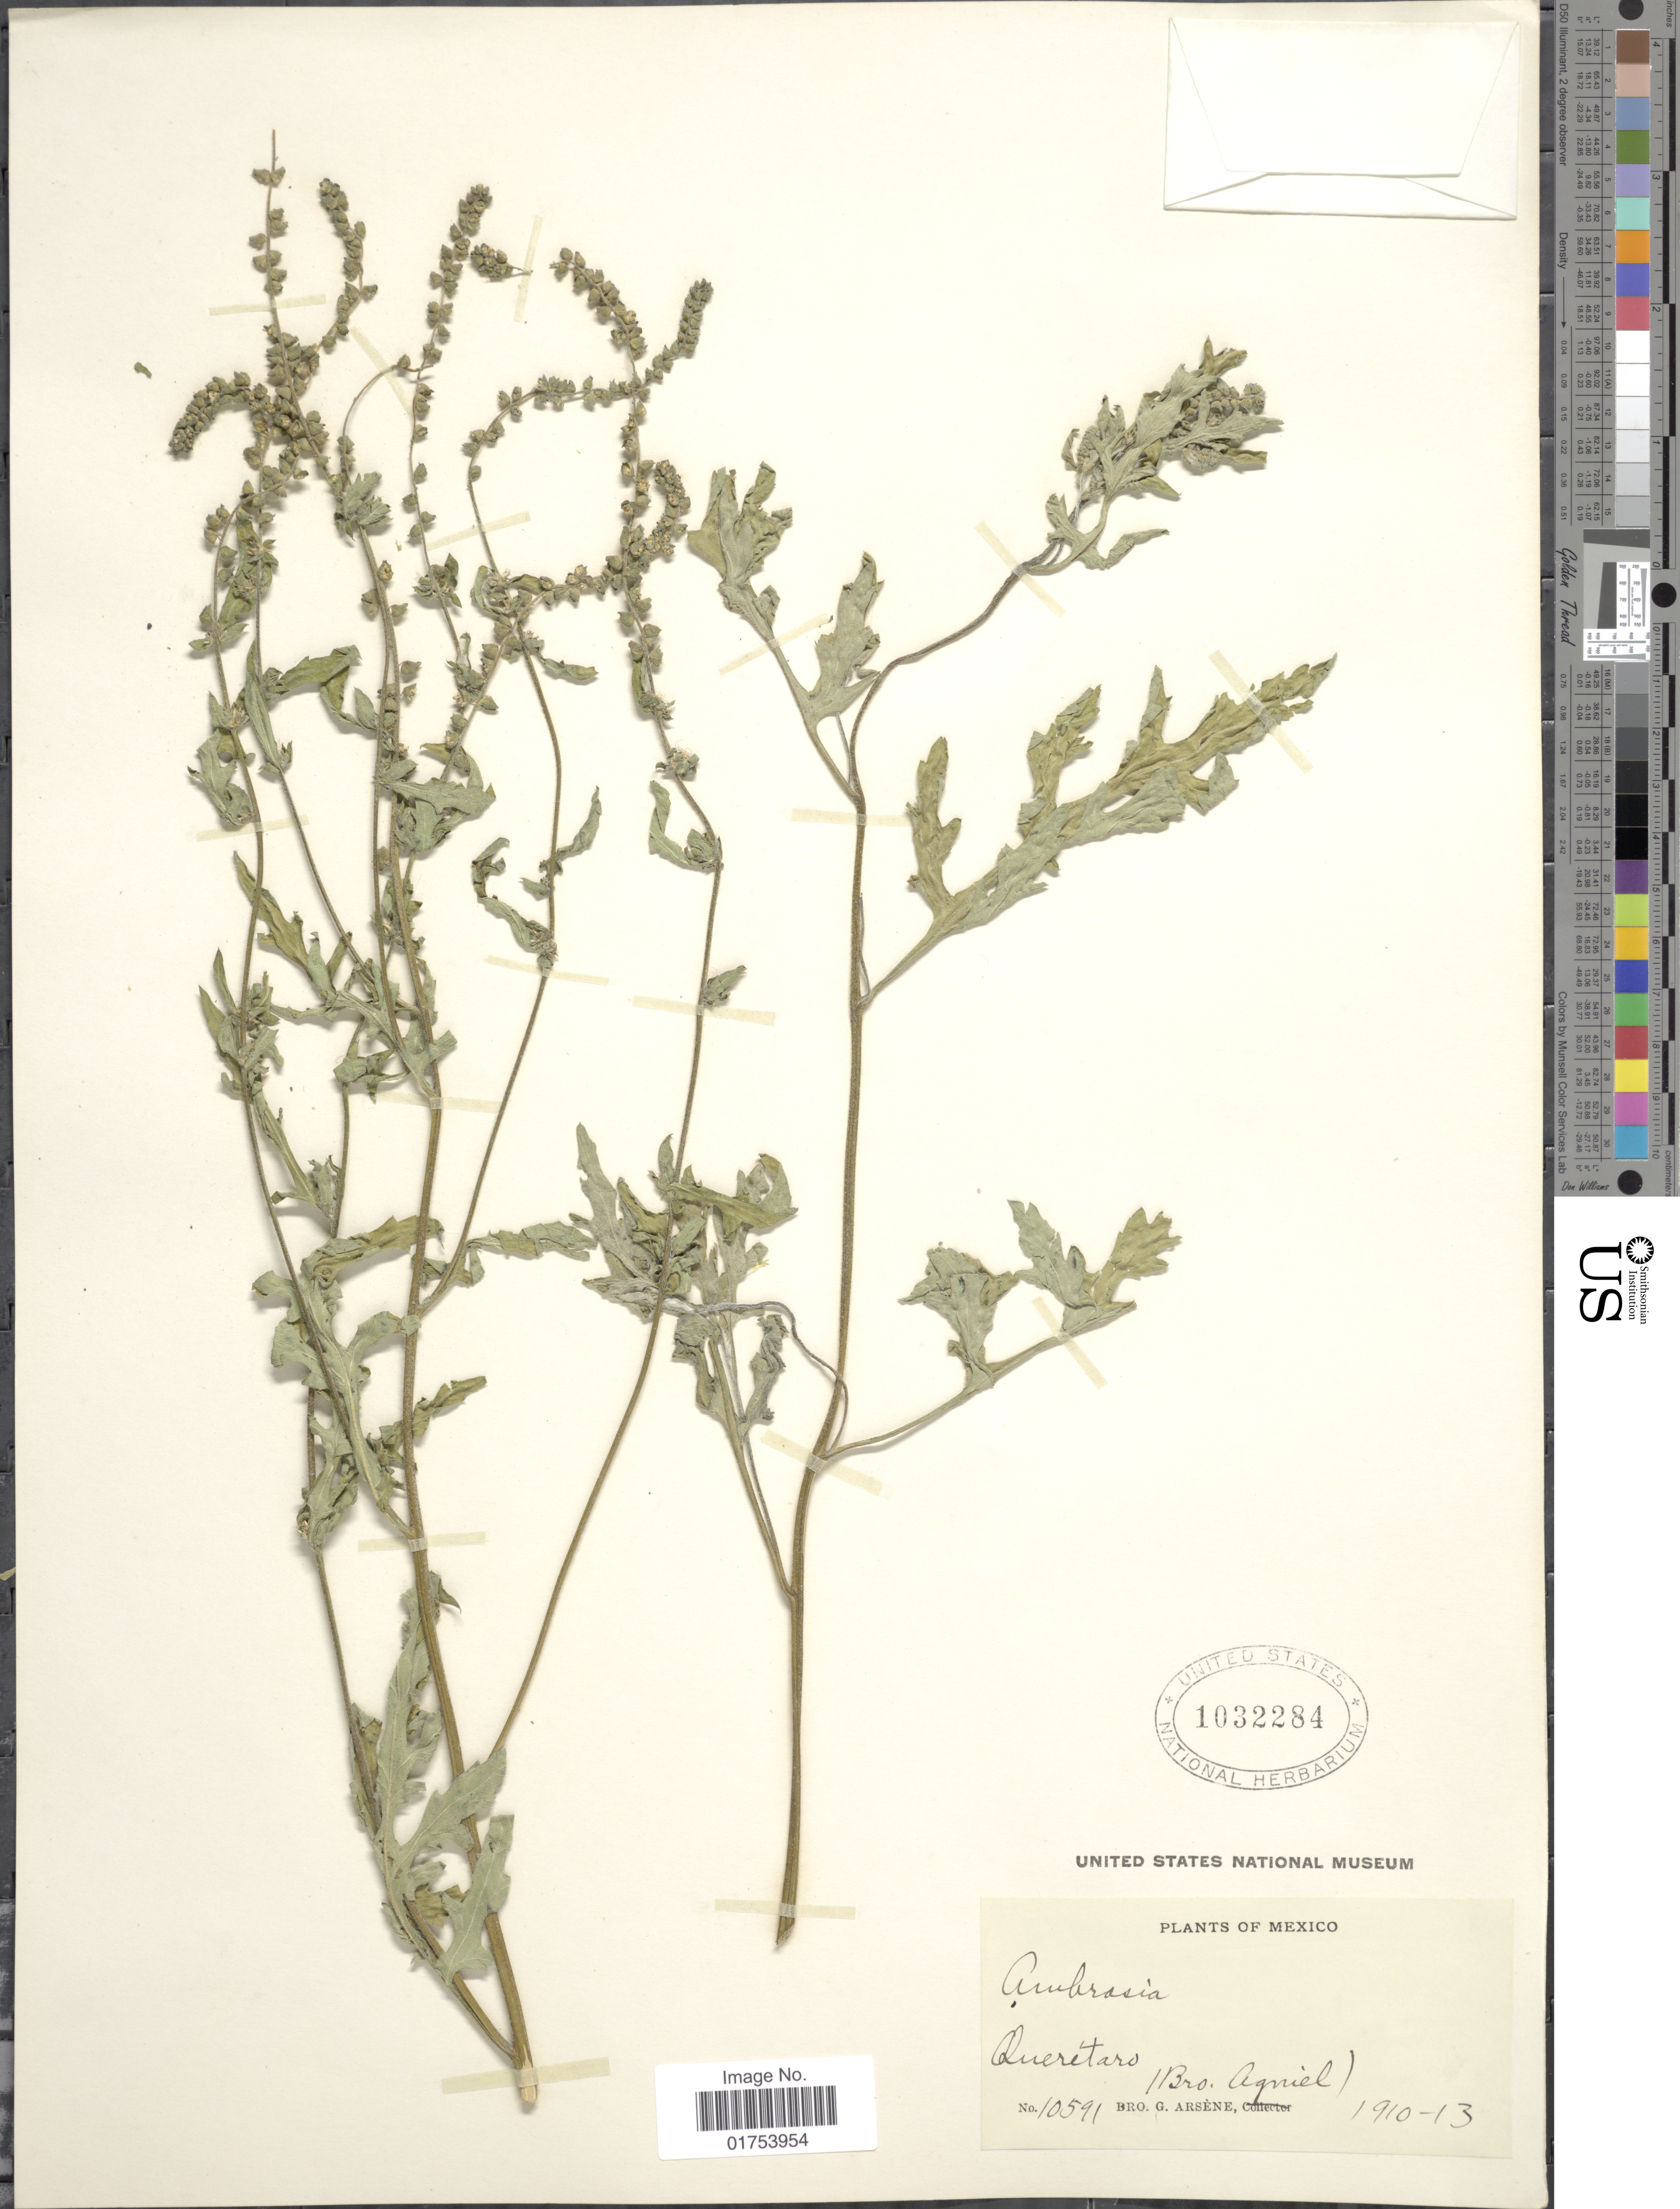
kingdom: Plantae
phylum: Tracheophyta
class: Magnoliopsida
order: Asterales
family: Asteraceae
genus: Ambrosia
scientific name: Ambrosia sp.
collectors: Bro. Agniel & Bro. G. Arsène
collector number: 10591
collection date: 1910/1913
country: Mexico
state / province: Querétaro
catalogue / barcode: US 1032284